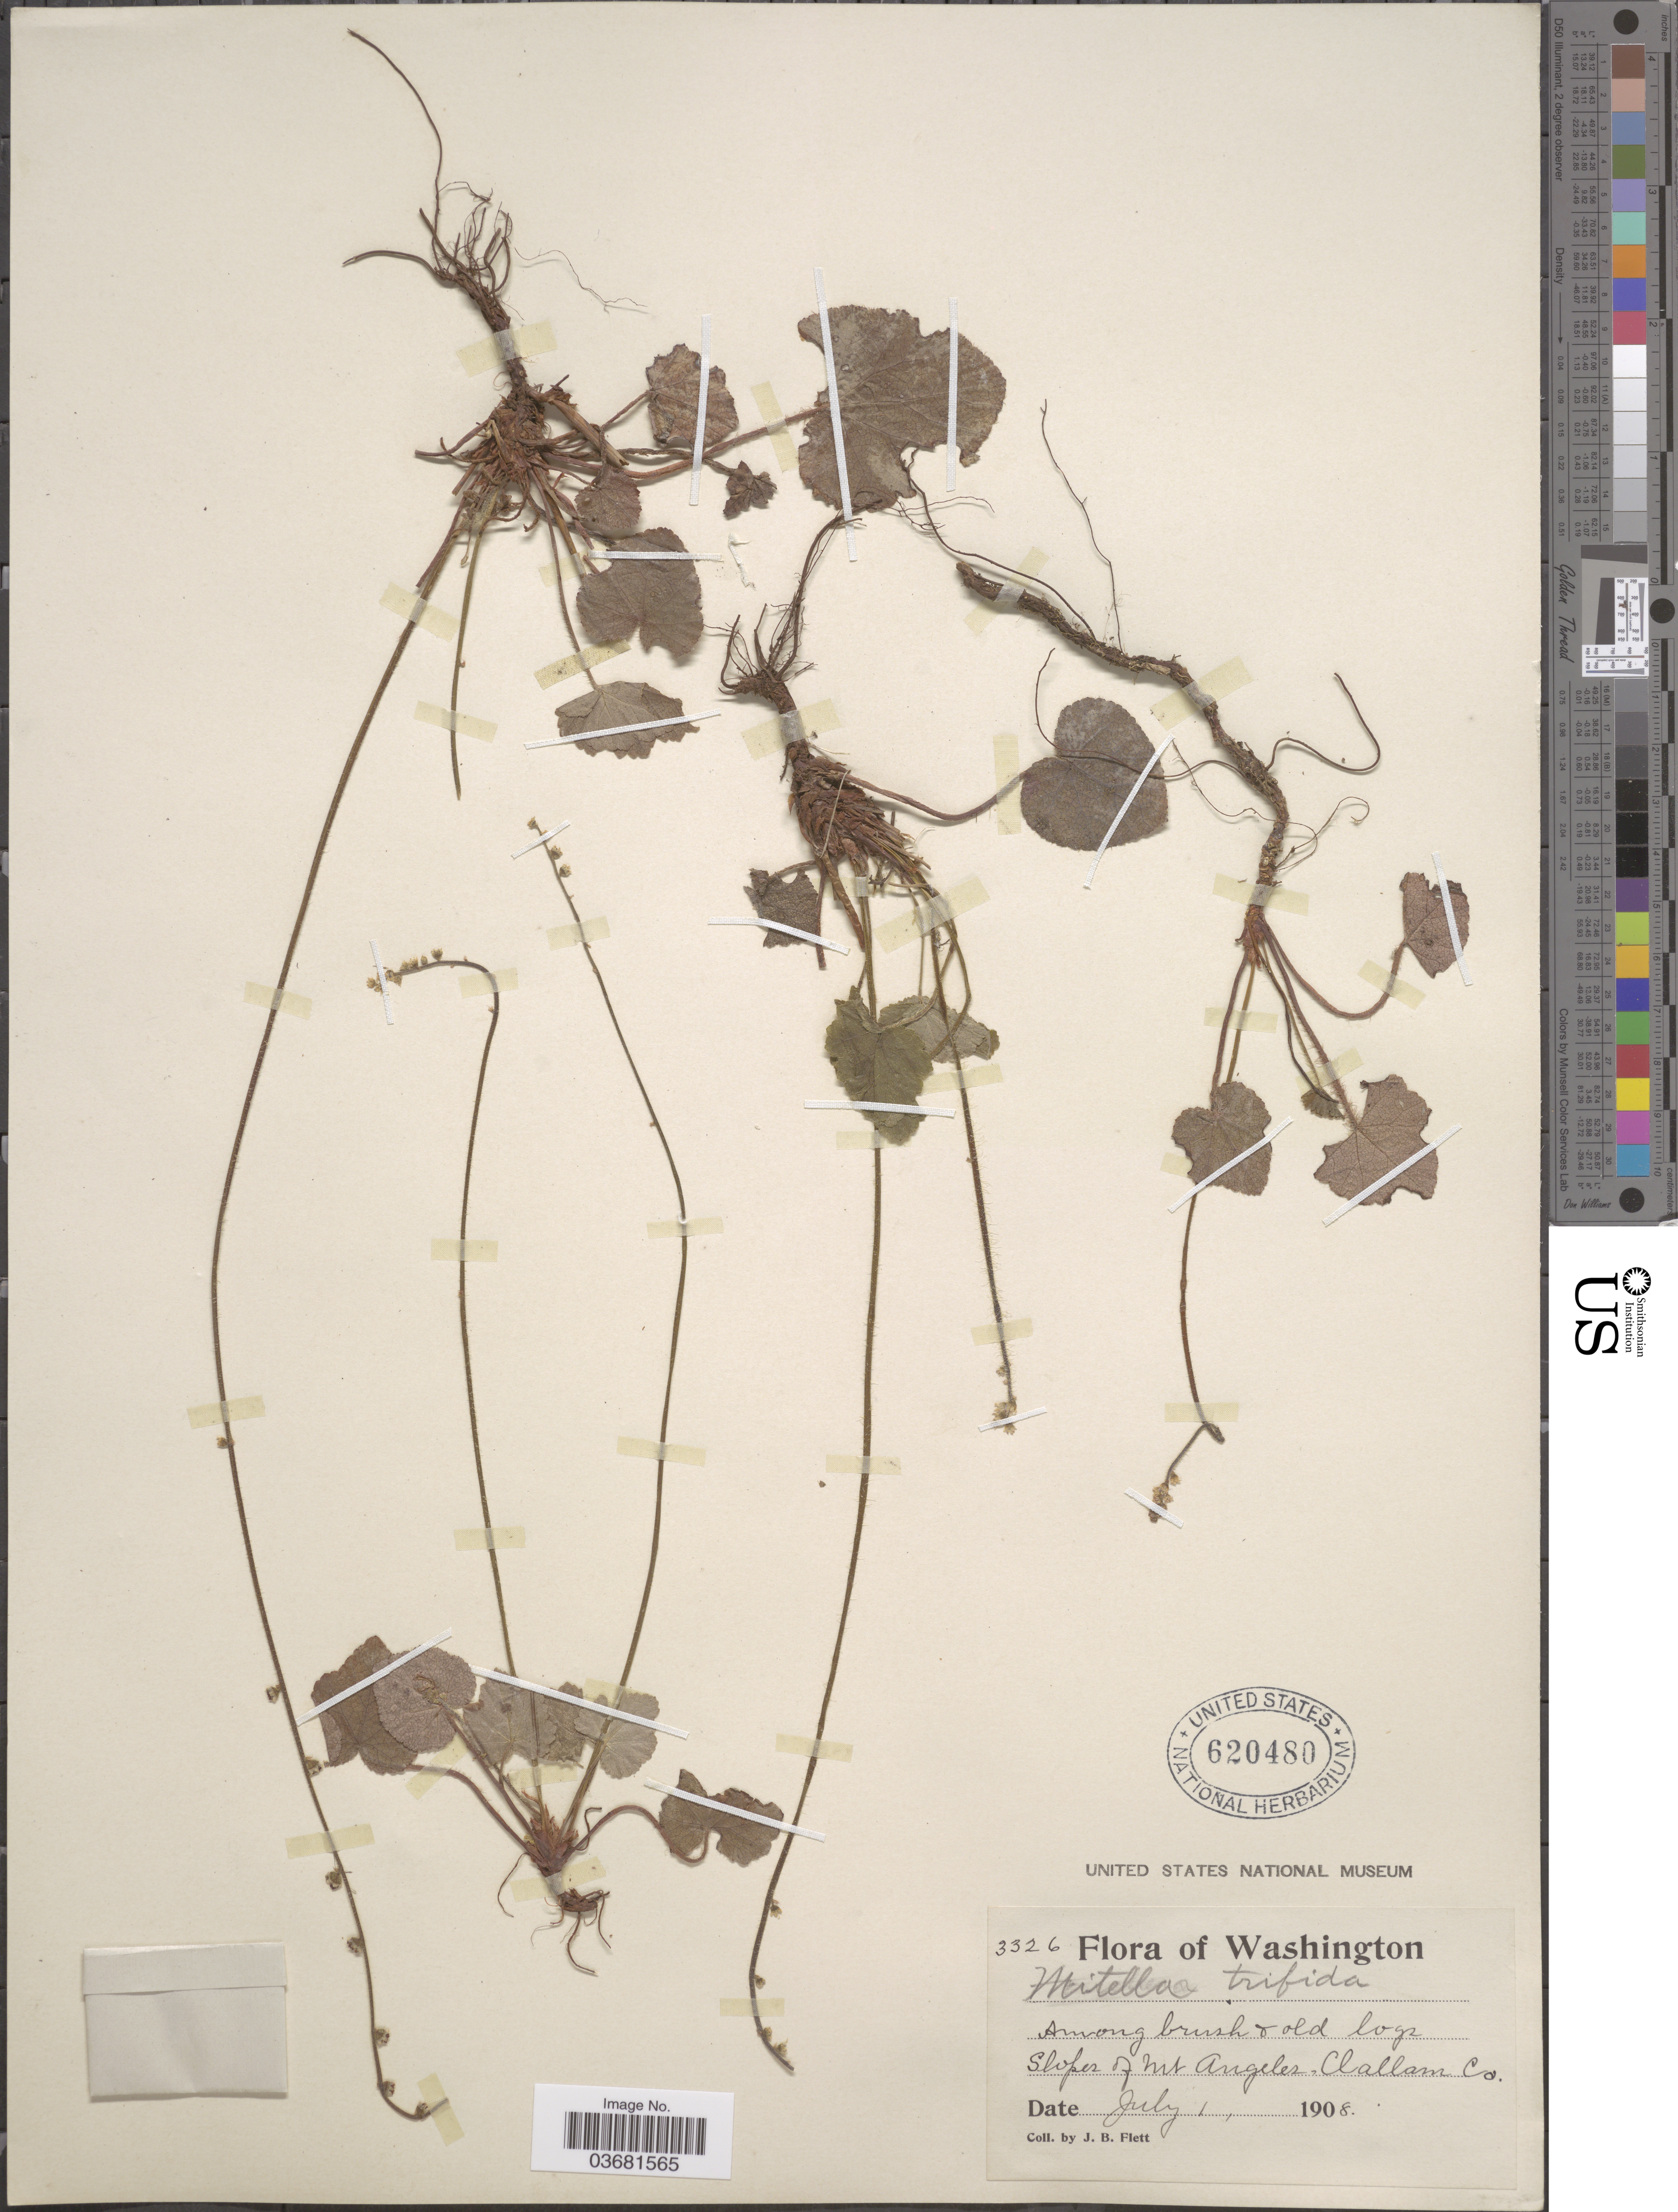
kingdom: Plantae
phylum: Tracheophyta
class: Magnoliopsida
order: Saxifragales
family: Saxifragaceae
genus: Mitella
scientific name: Mitella trifida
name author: Graham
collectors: J. Flett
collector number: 3326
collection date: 1908-07-01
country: United States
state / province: Washington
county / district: Clallam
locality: Slopes of Mt Angeles. Clallam Co.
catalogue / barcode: US 620480